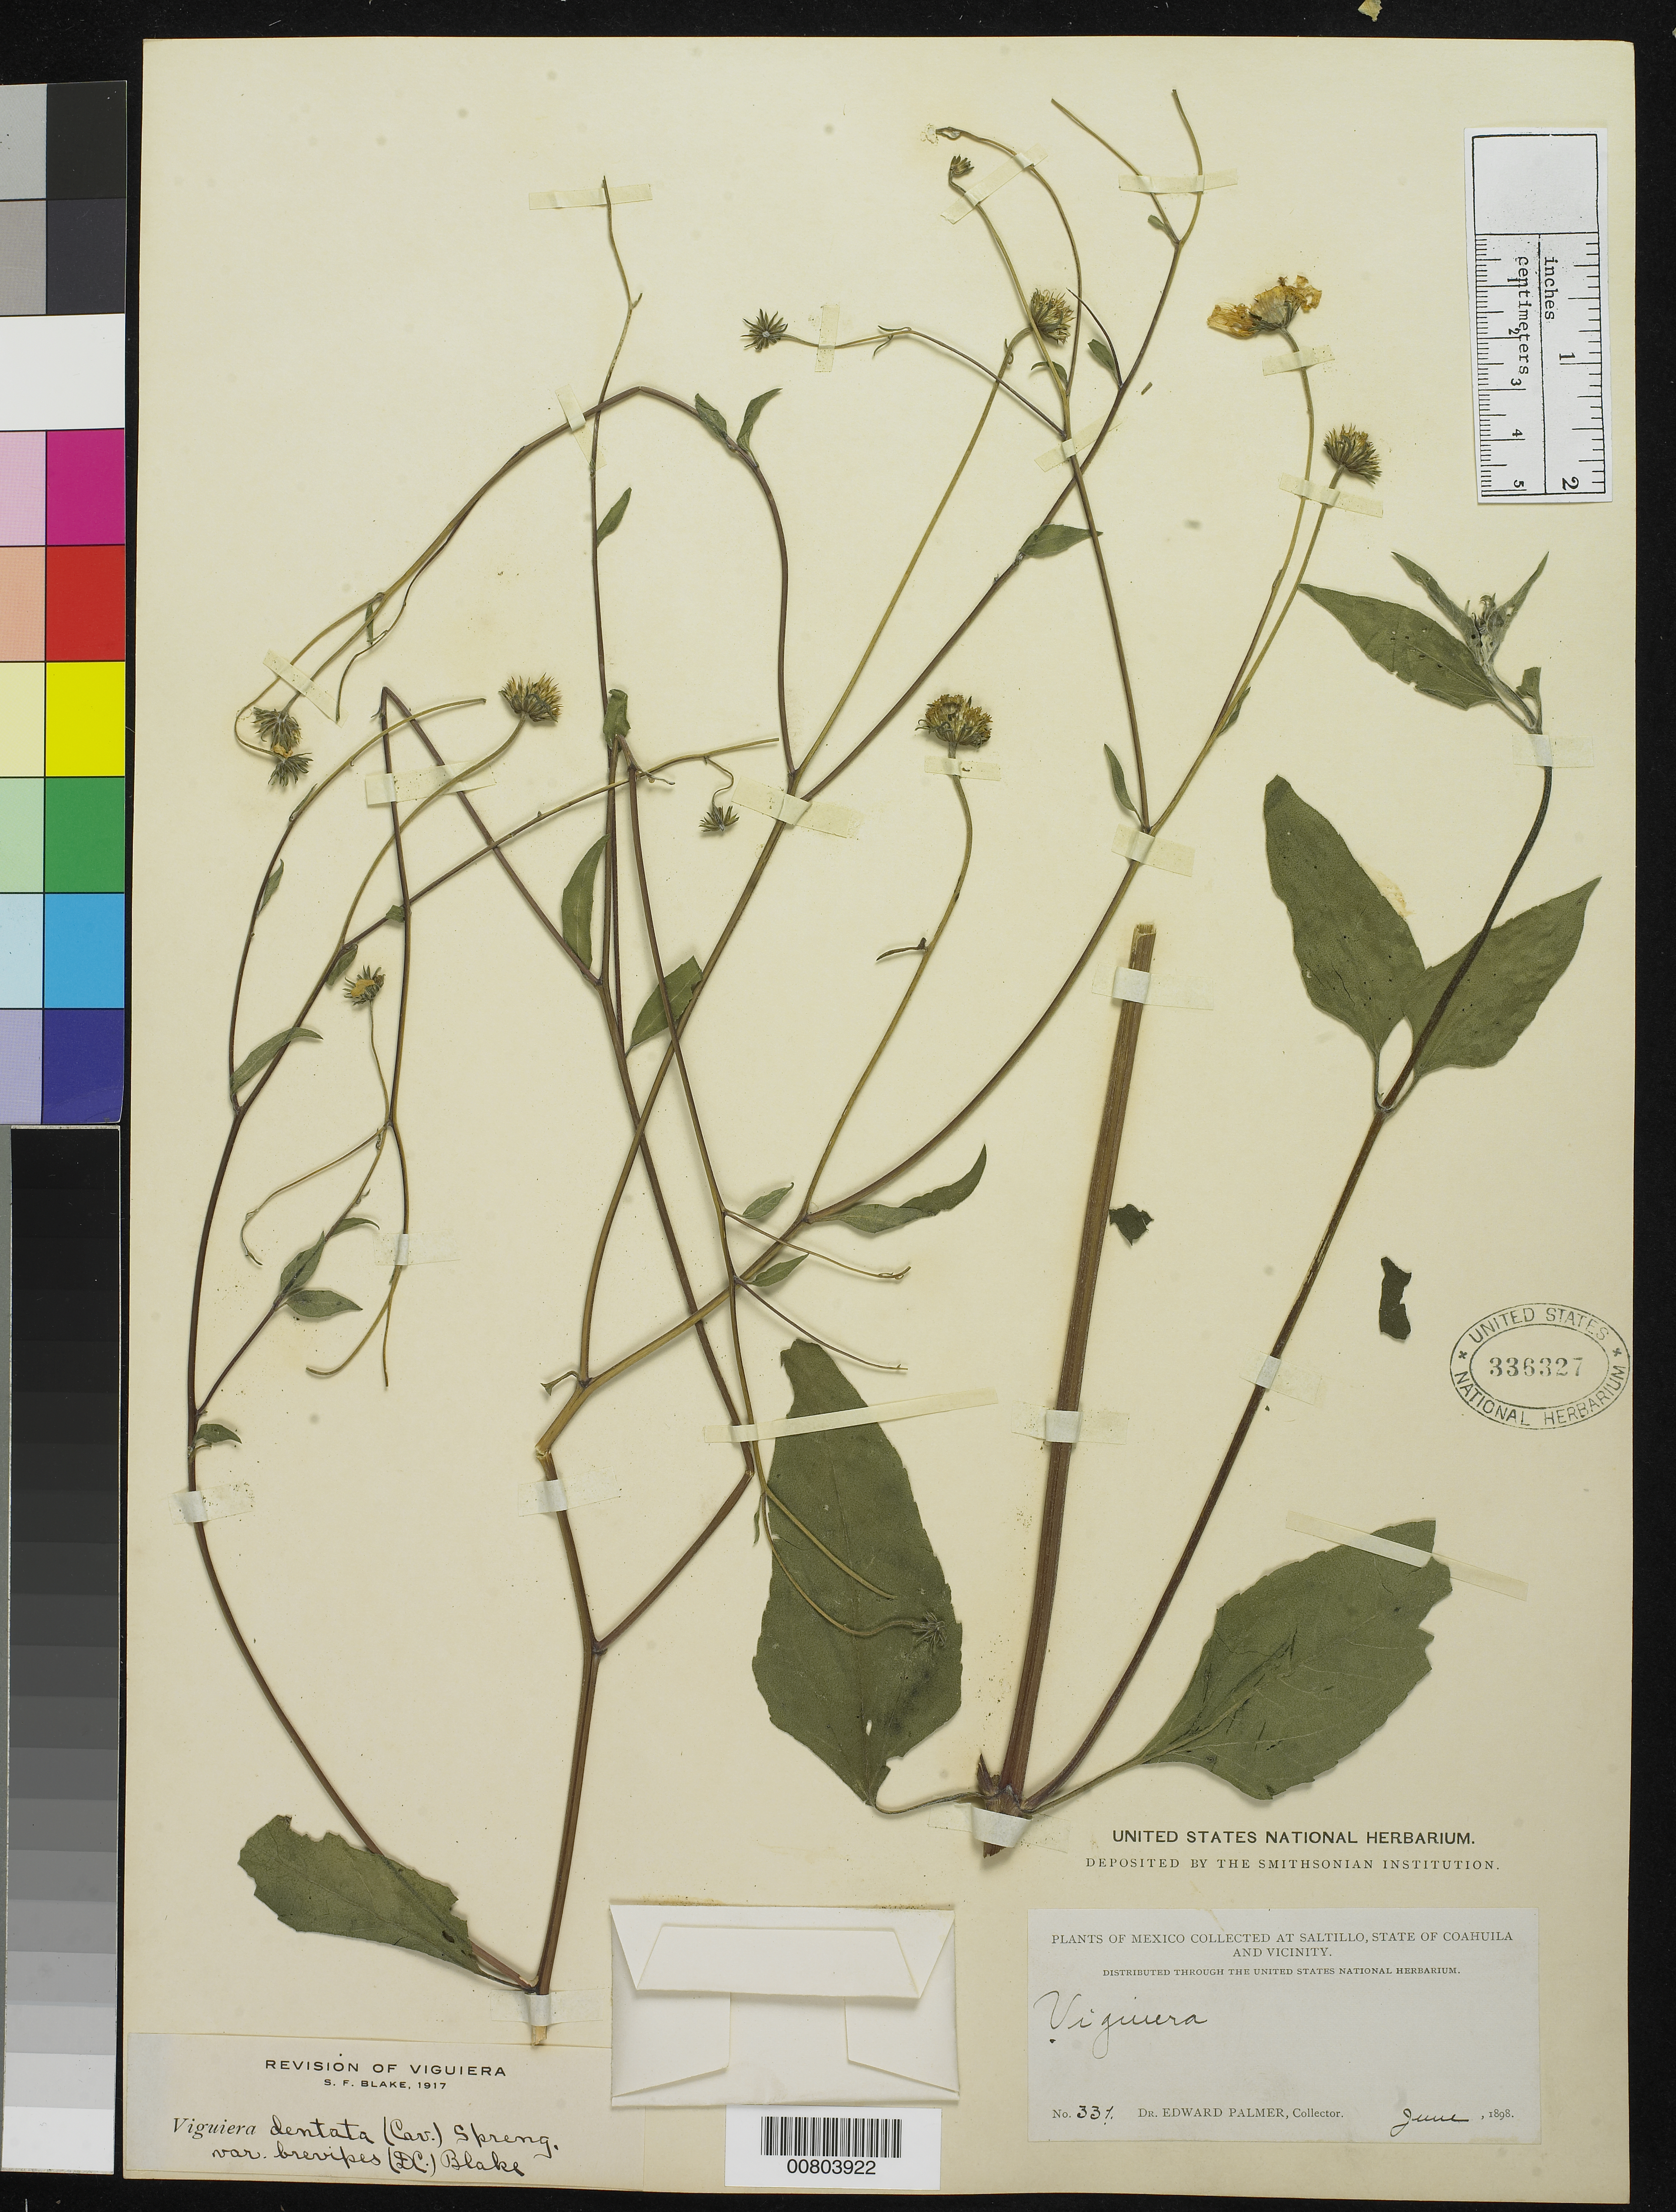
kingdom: Plantae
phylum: Tracheophyta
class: Magnoliopsida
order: Asterales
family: Asteraceae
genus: Viguiera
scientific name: Viguiera dentata var. brevipes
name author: (DC.) S.F. Blake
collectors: E. Palmer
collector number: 331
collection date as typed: Jun 1898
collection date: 1898-06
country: Mexico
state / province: Coahuila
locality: Saltillo, Coahuila and vicinity.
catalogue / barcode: US 336327